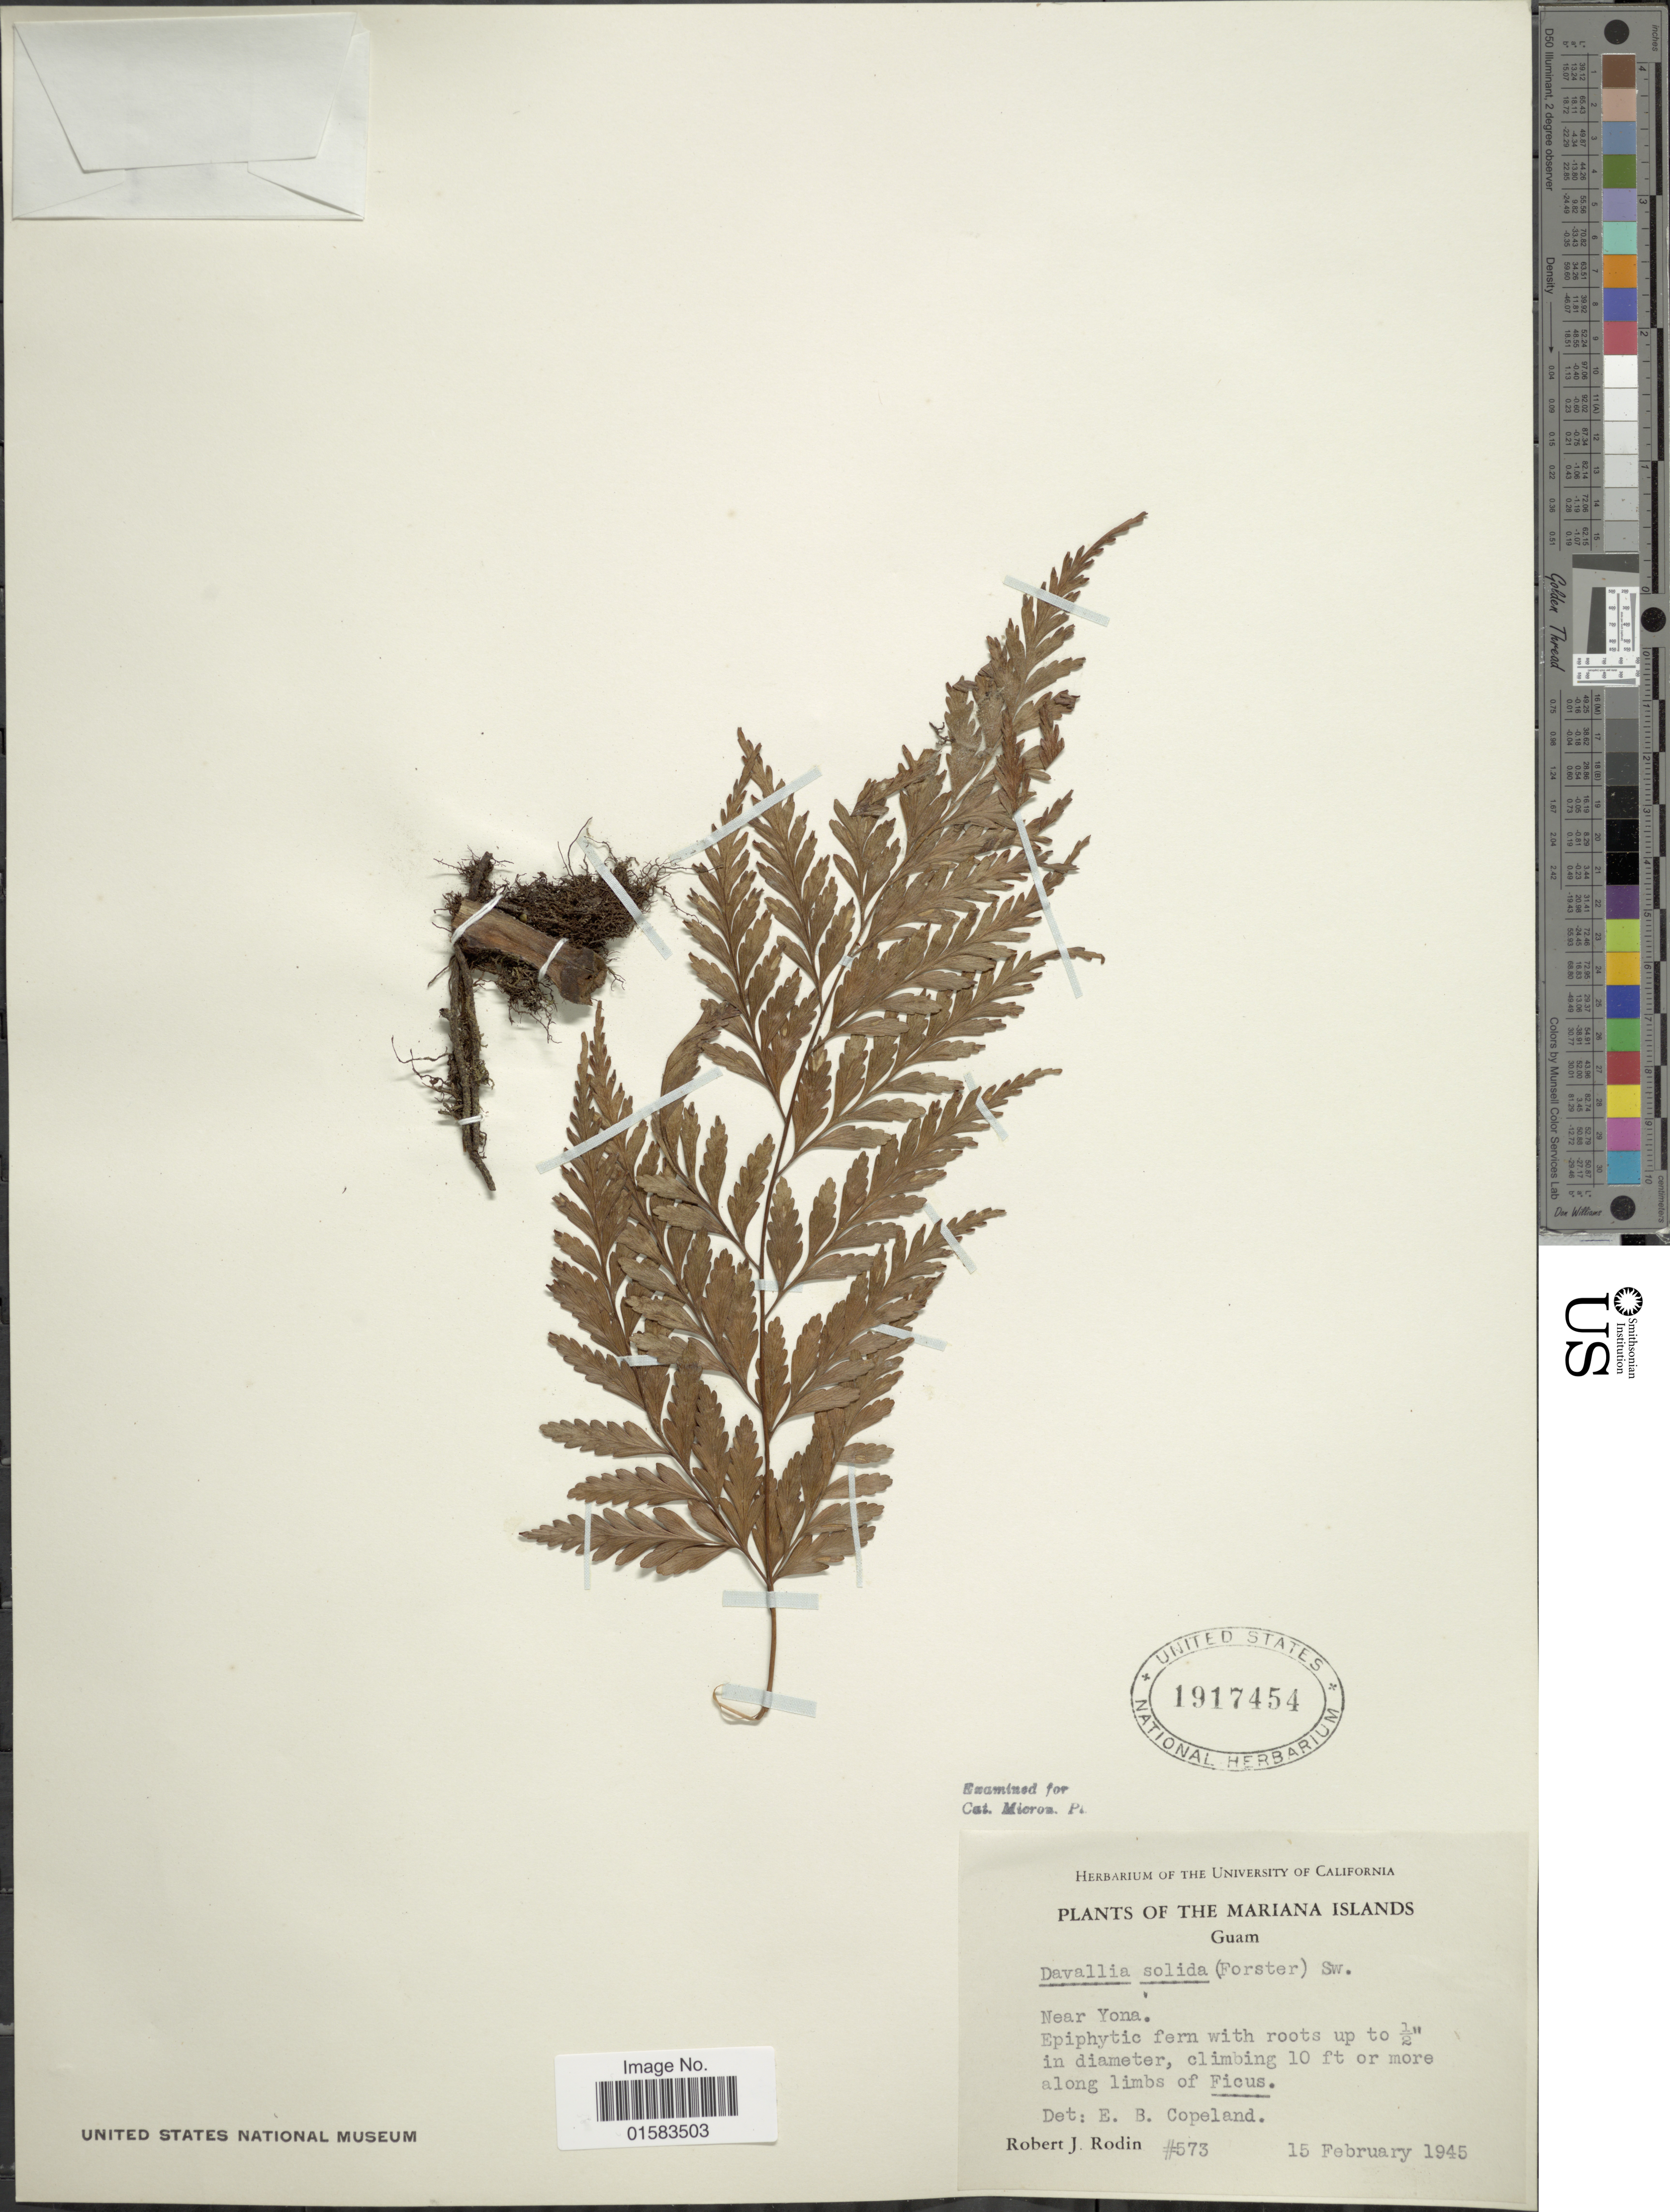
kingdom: Plantae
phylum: Tracheophyta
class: Polypodiopsida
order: Polypodiales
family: Davalliaceae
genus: Davallia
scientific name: Davallia solida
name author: (G. Forst.) Sw.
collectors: R. J. Rodin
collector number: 573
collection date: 1945-02-15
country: Guam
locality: The Mariana islands, Near Yona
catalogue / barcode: US 1917454